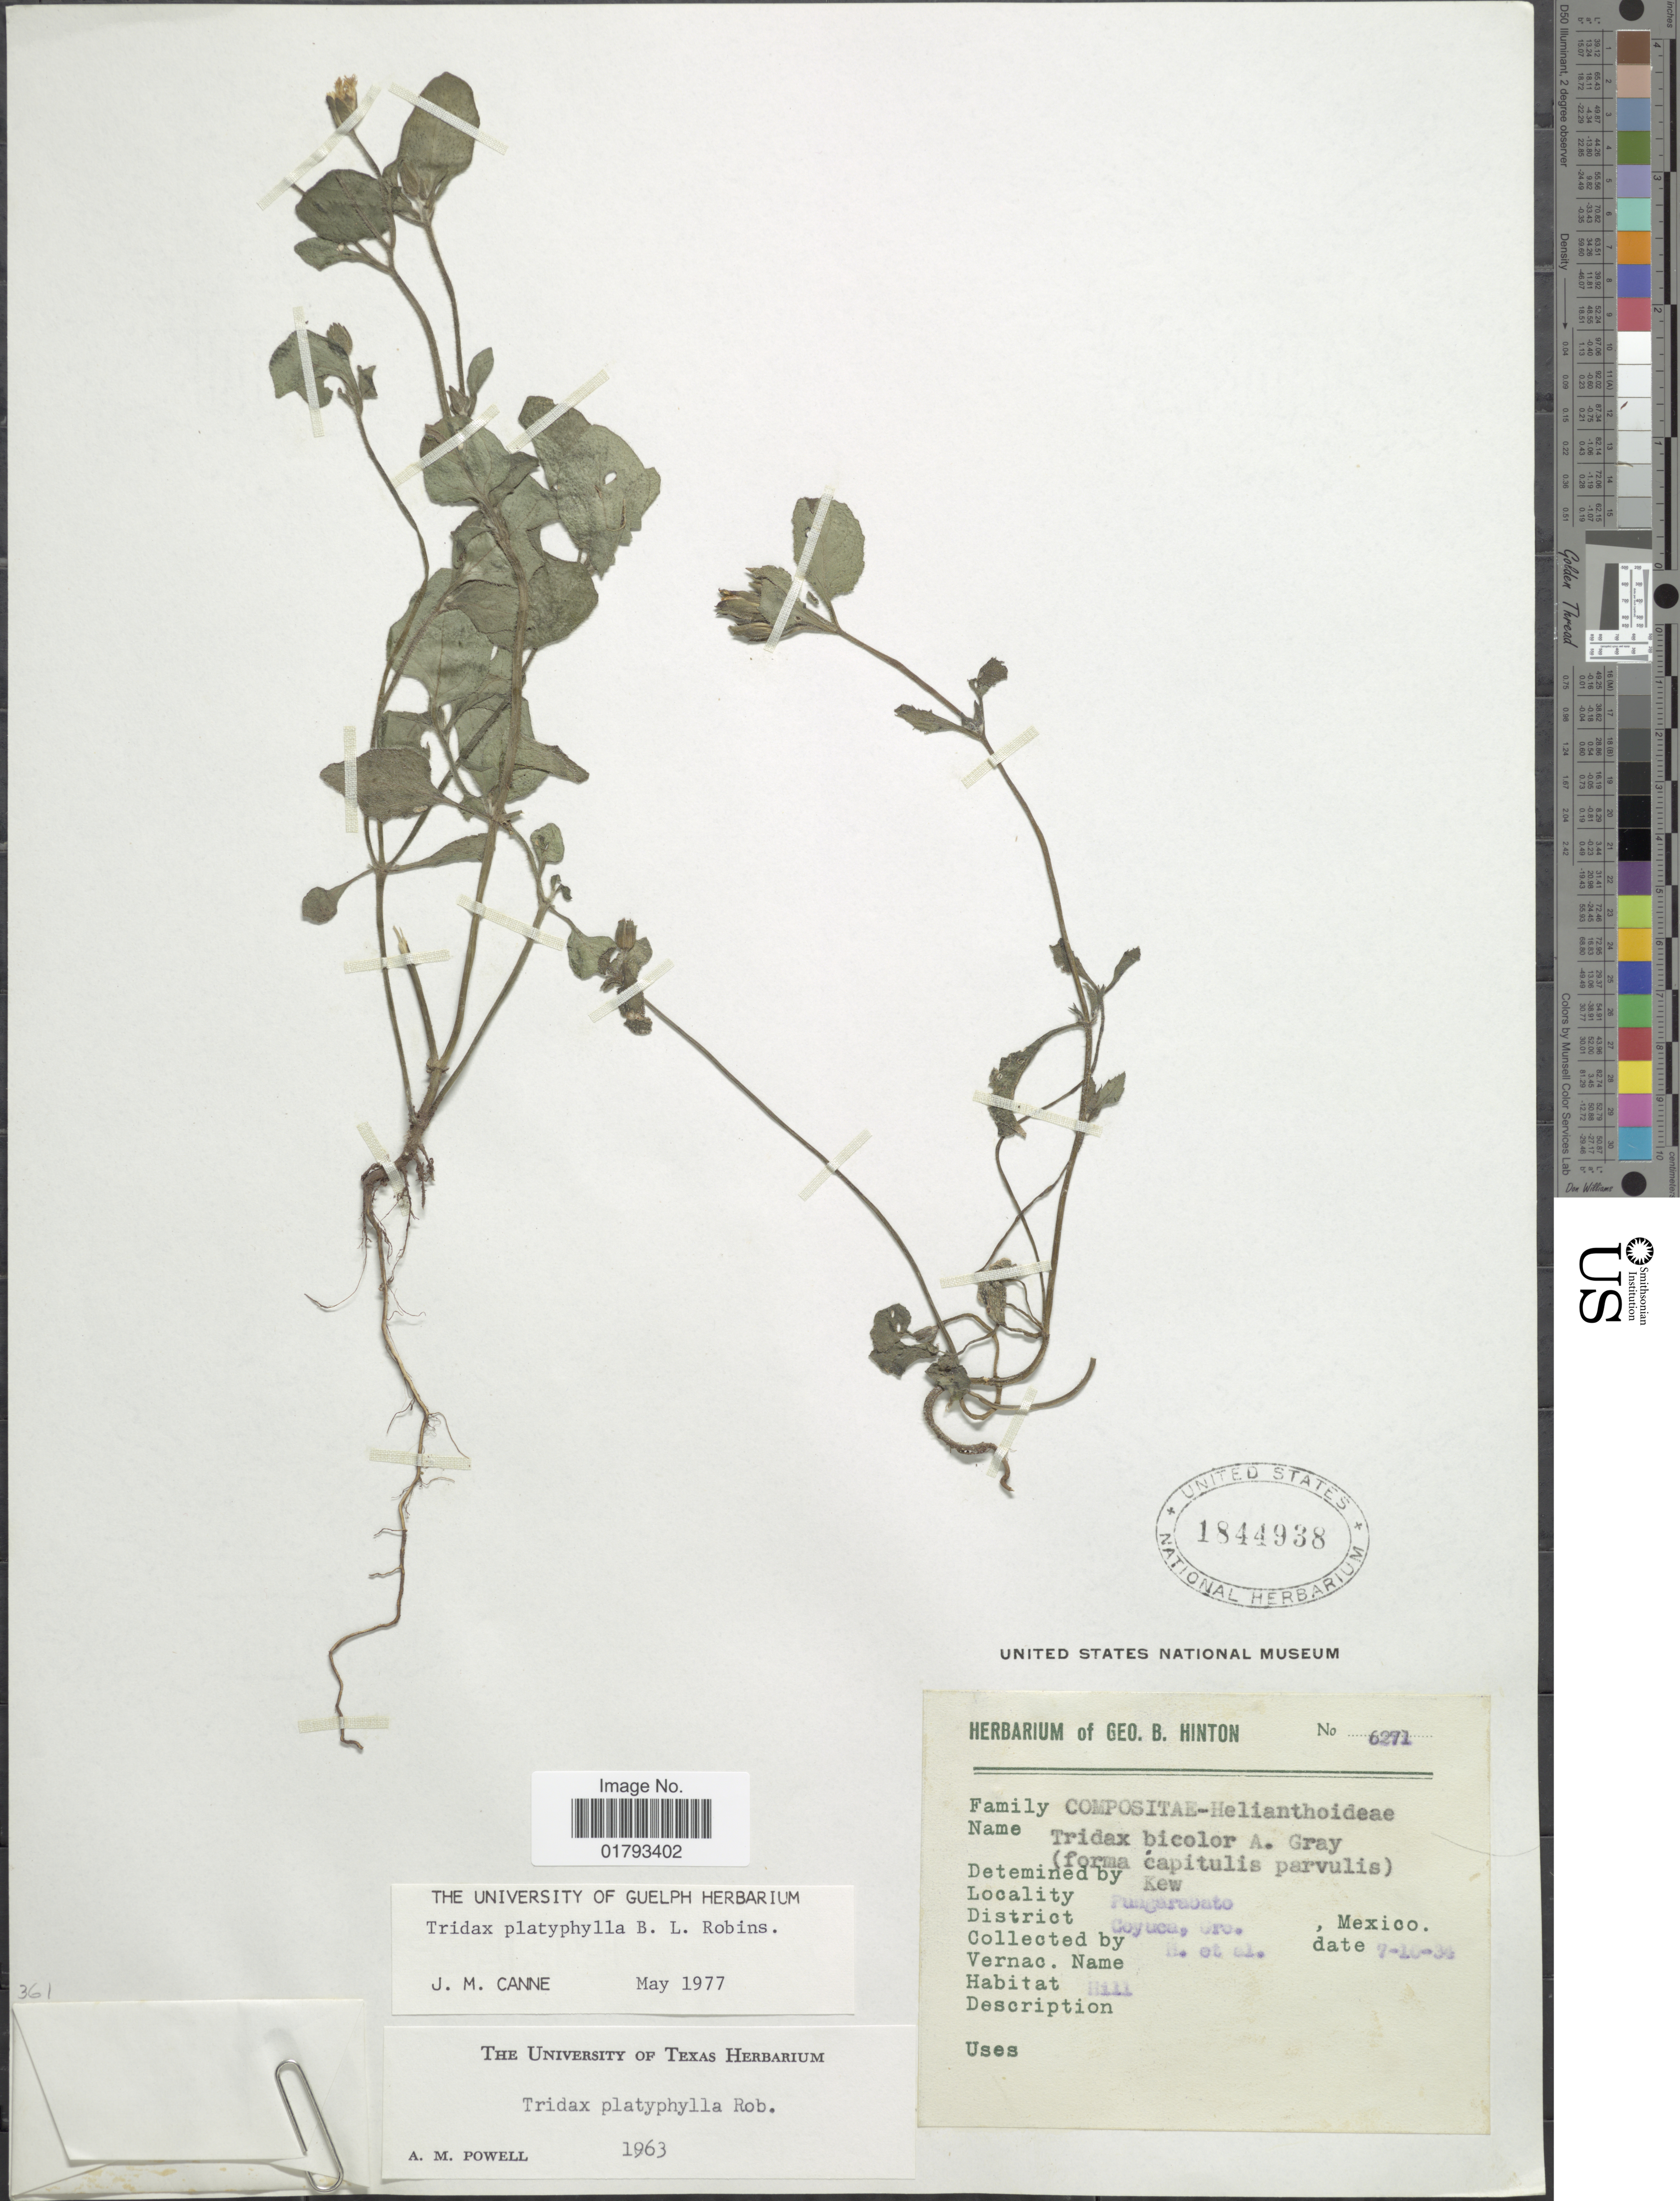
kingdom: Plantae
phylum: Tracheophyta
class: Magnoliopsida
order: Asterales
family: Asteraceae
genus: Tridax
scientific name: Tridax platyphylla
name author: B.L. Rob.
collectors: G. B. Hinton & et al.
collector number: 6271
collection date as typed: Transcribed d/m/y: 10/7/34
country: Mexico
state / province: Guerrero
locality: Pungarabato, Coyuca, Gro. Mexico.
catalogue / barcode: US 1844938